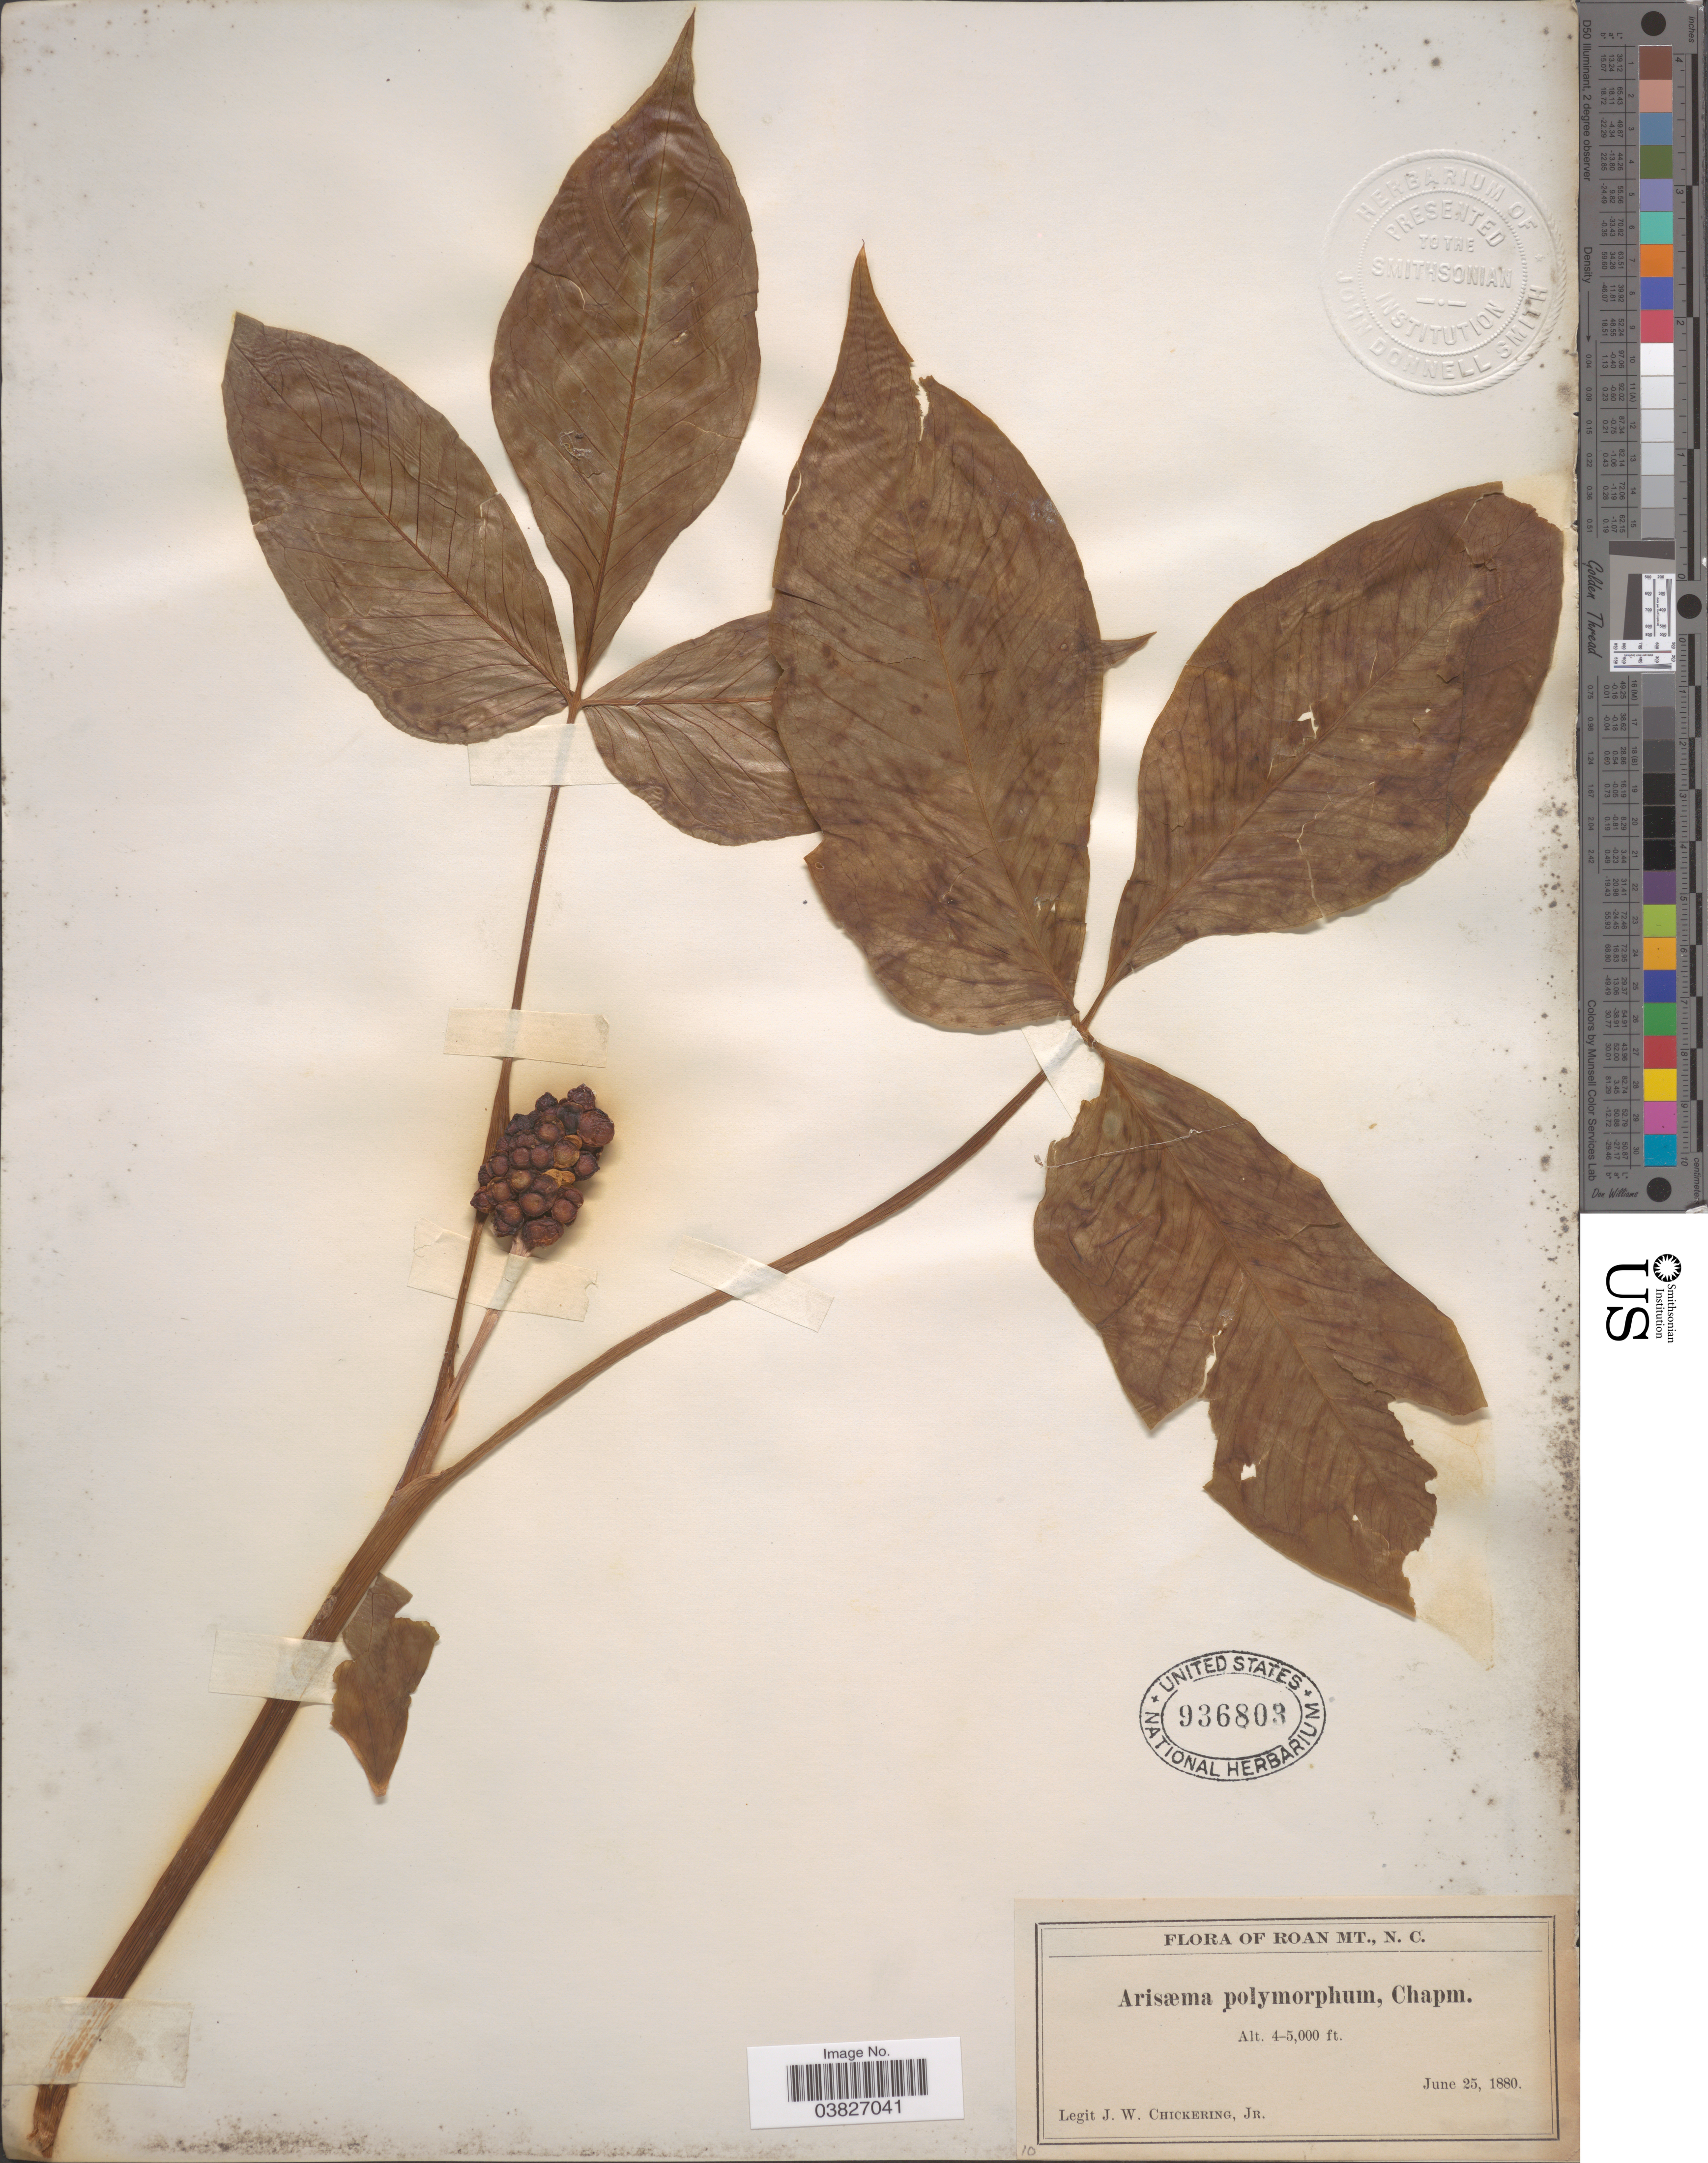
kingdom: Plantae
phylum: Tracheophyta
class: Liliopsida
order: Alismatales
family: Araceae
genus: Arisaema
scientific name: Arisaema quinatum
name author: (Nutt.) Schott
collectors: J. W. Chickering Jr.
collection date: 1880-06-25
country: United States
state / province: North Carolina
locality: Roan Mt.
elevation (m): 1219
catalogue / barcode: US 936803